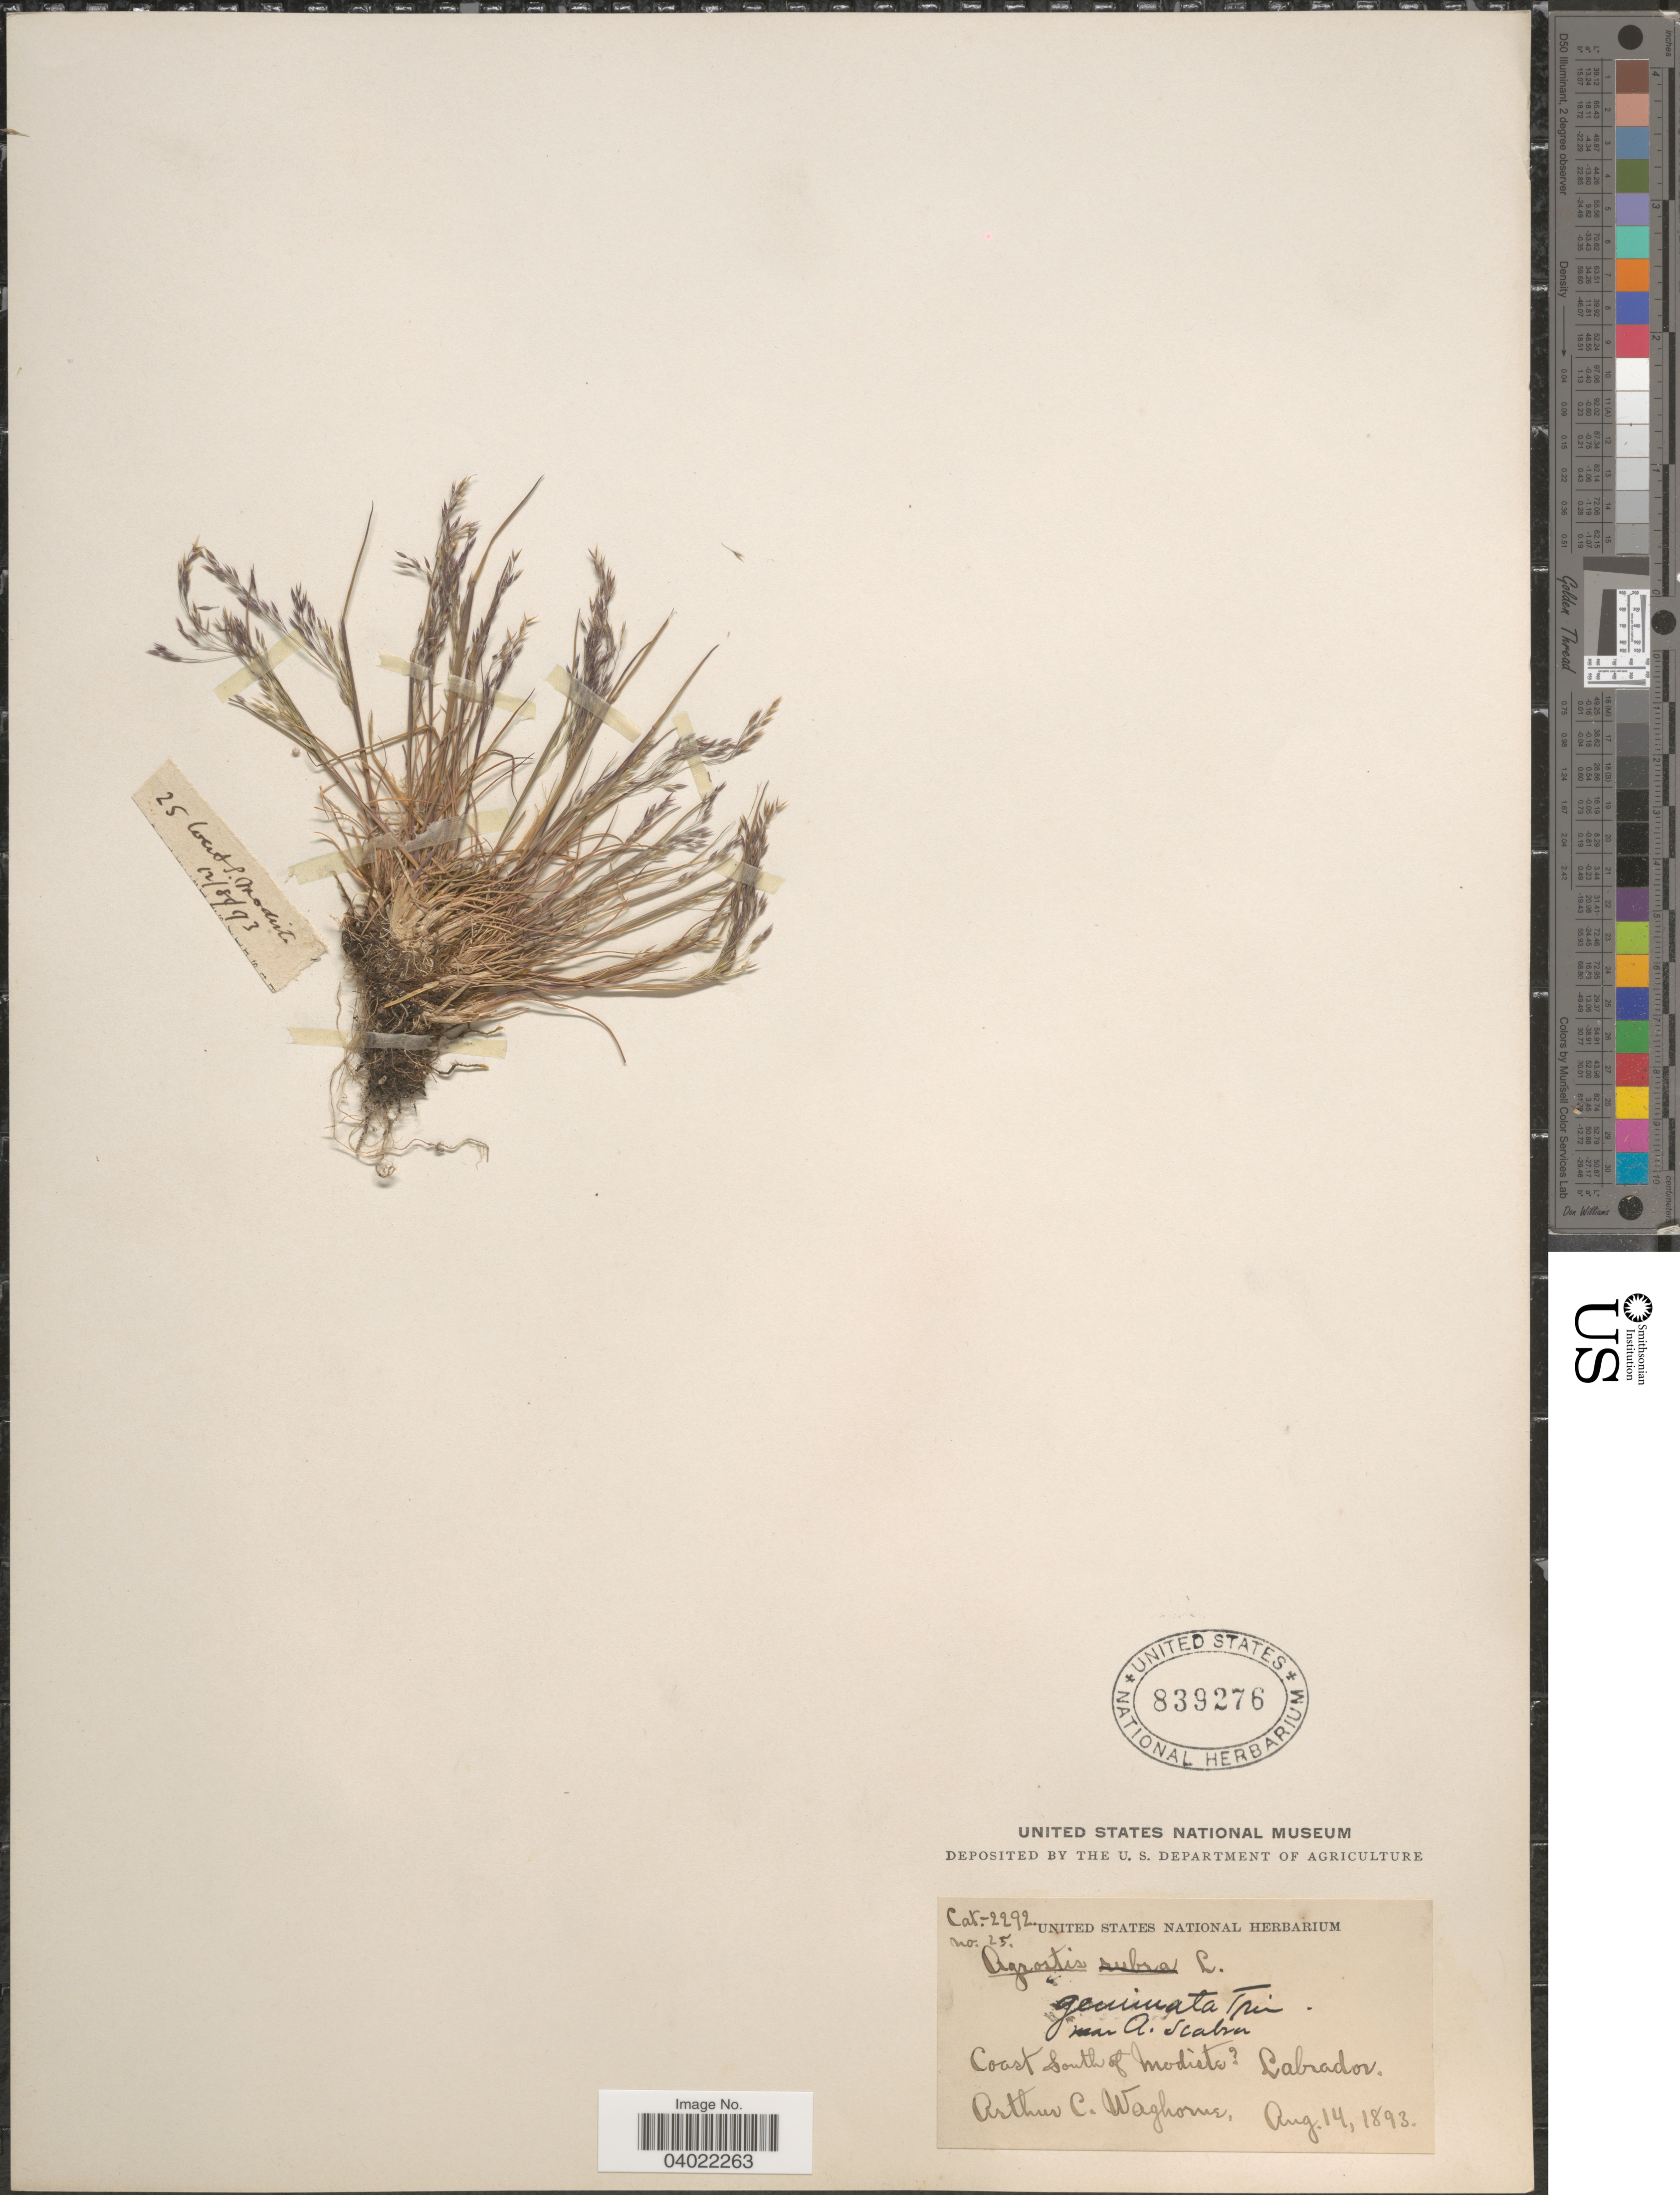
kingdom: Plantae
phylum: Tracheophyta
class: Liliopsida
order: Poales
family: Poaceae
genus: Agrostis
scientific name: Agrostis scabra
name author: Willd.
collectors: A. Waghorne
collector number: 25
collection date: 1893-08-14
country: Canada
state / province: Newfoundland and Labrador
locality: Coast South of Modiste [unsure placement] Labrador.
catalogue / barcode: US 839276